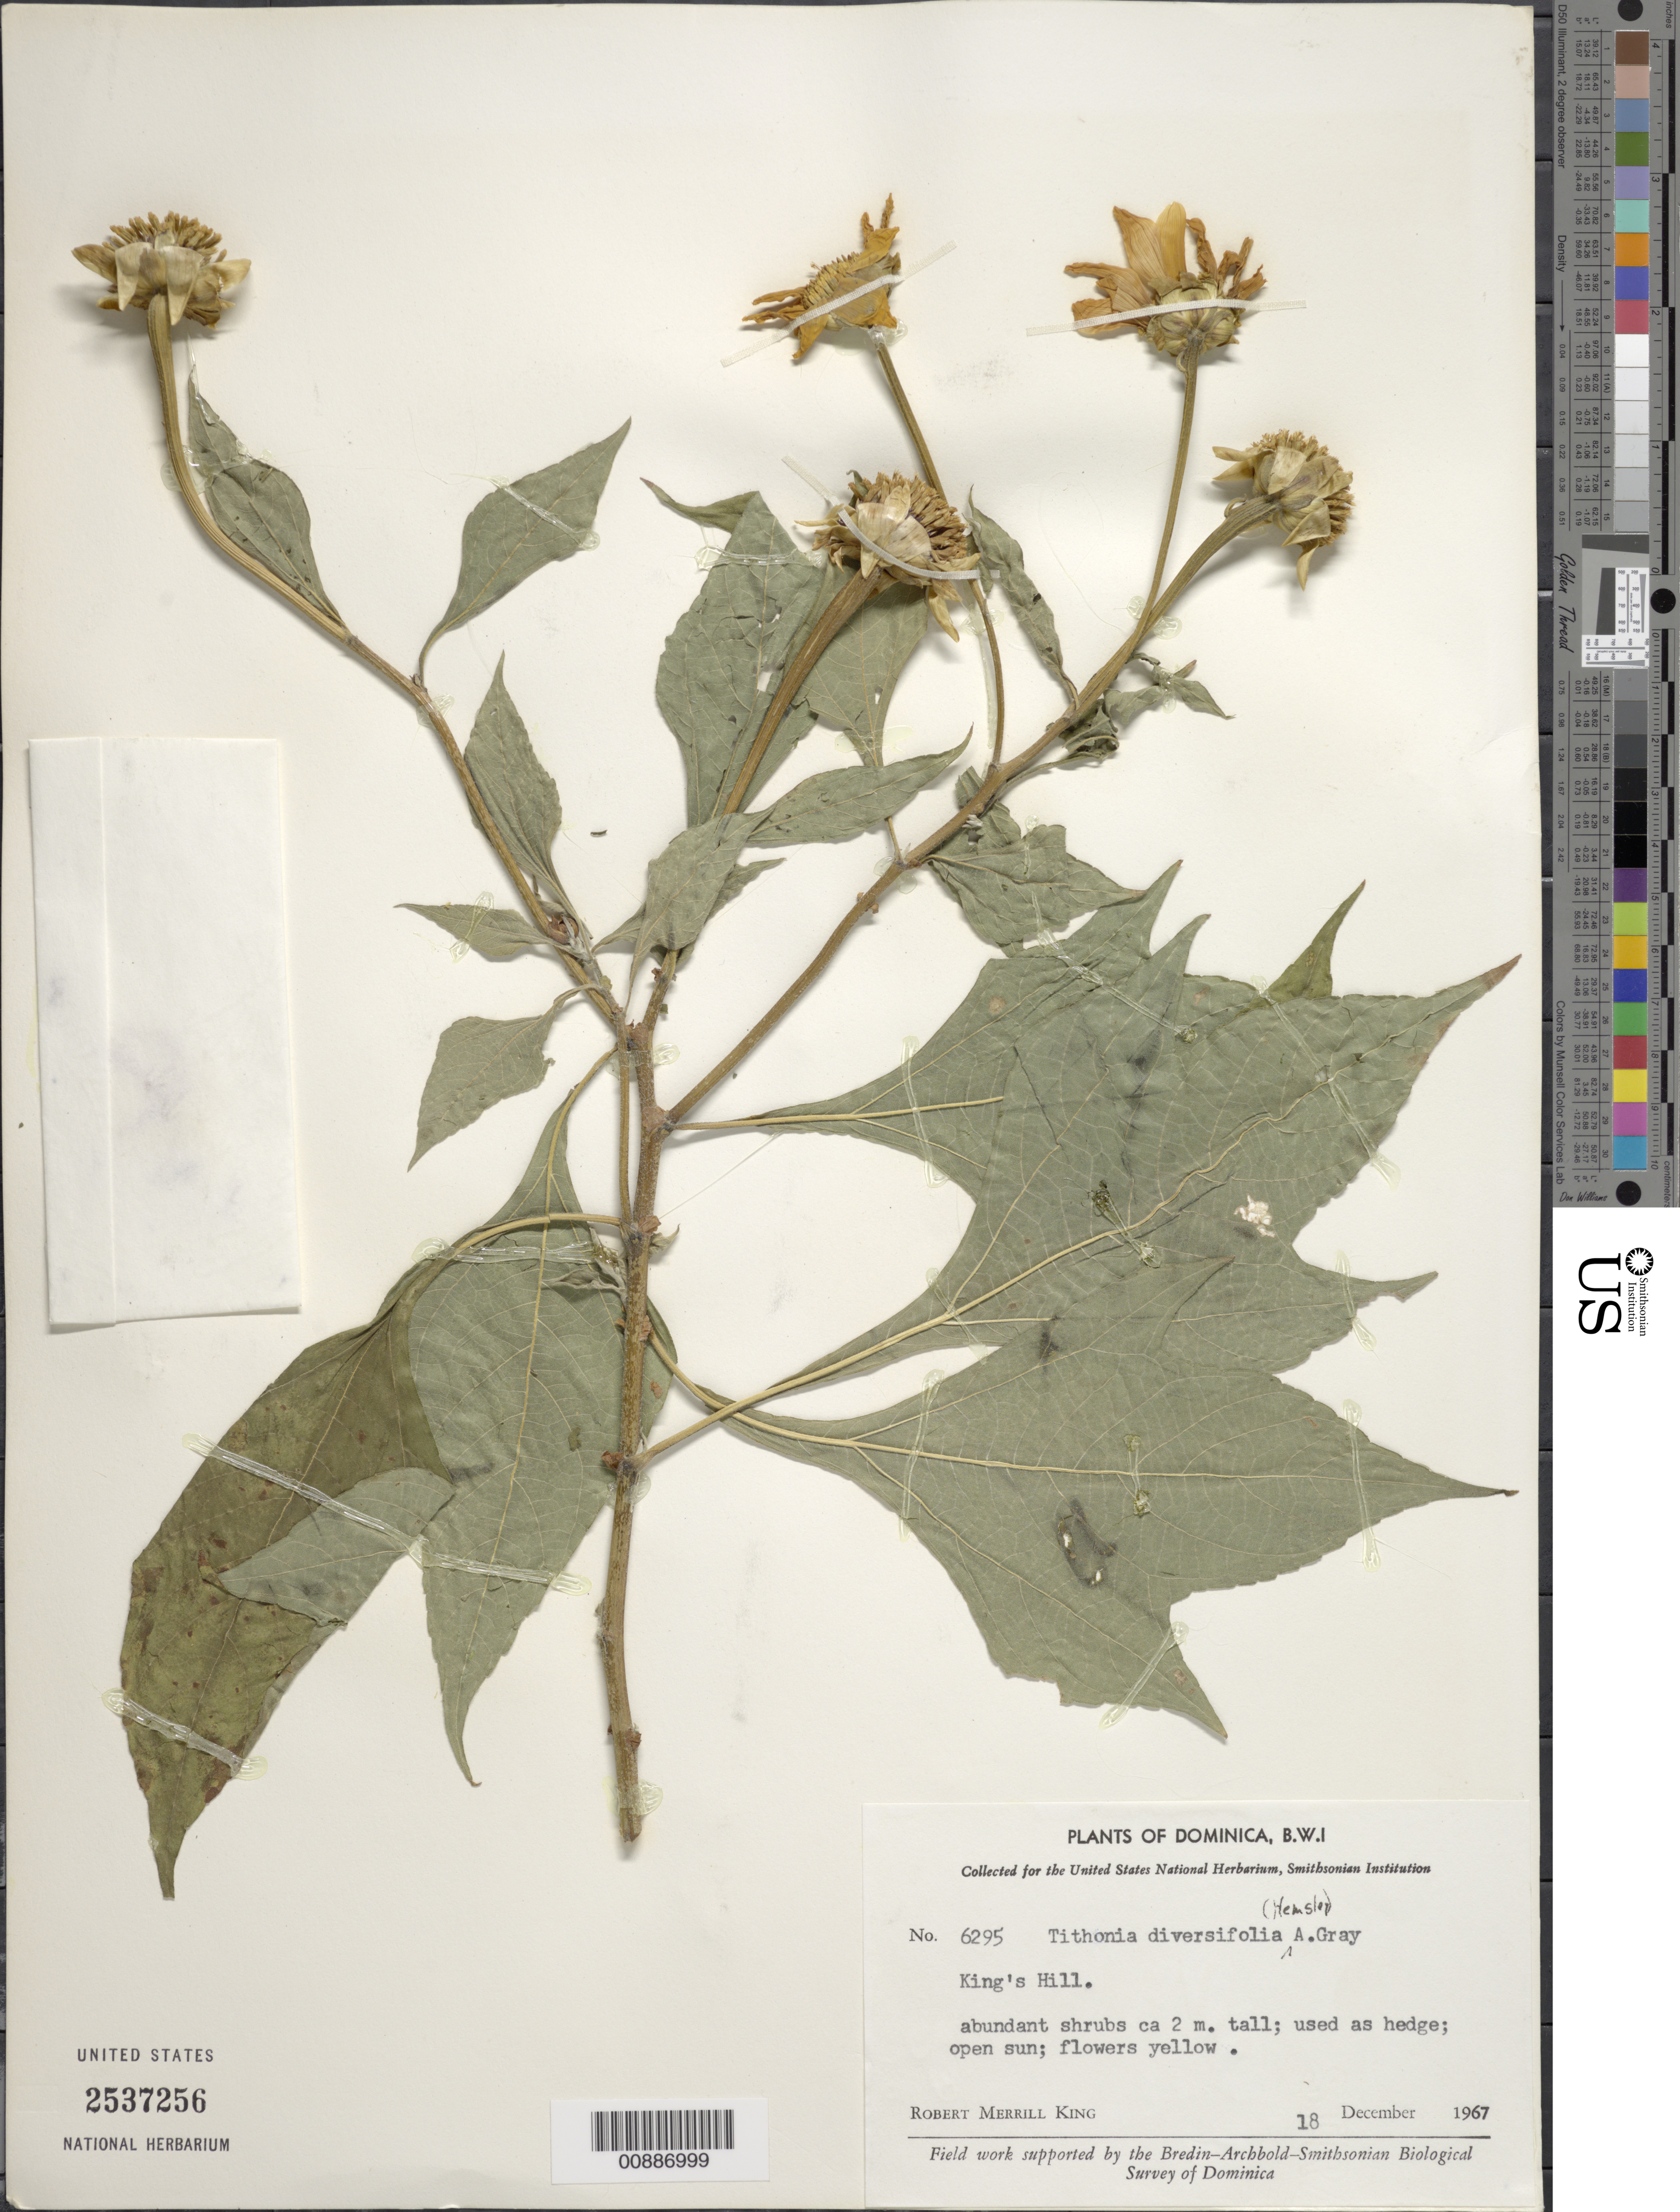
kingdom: Plantae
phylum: Tracheophyta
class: Magnoliopsida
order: Asterales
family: Asteraceae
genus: Tithonia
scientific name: Tithonia diversifolia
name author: (Hemsl.) A. Gray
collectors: R. M. King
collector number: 6295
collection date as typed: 18 Dec 1967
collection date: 1967-12-18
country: Dominica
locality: King's Hill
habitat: Used as hedge, open sun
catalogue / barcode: US 2537256